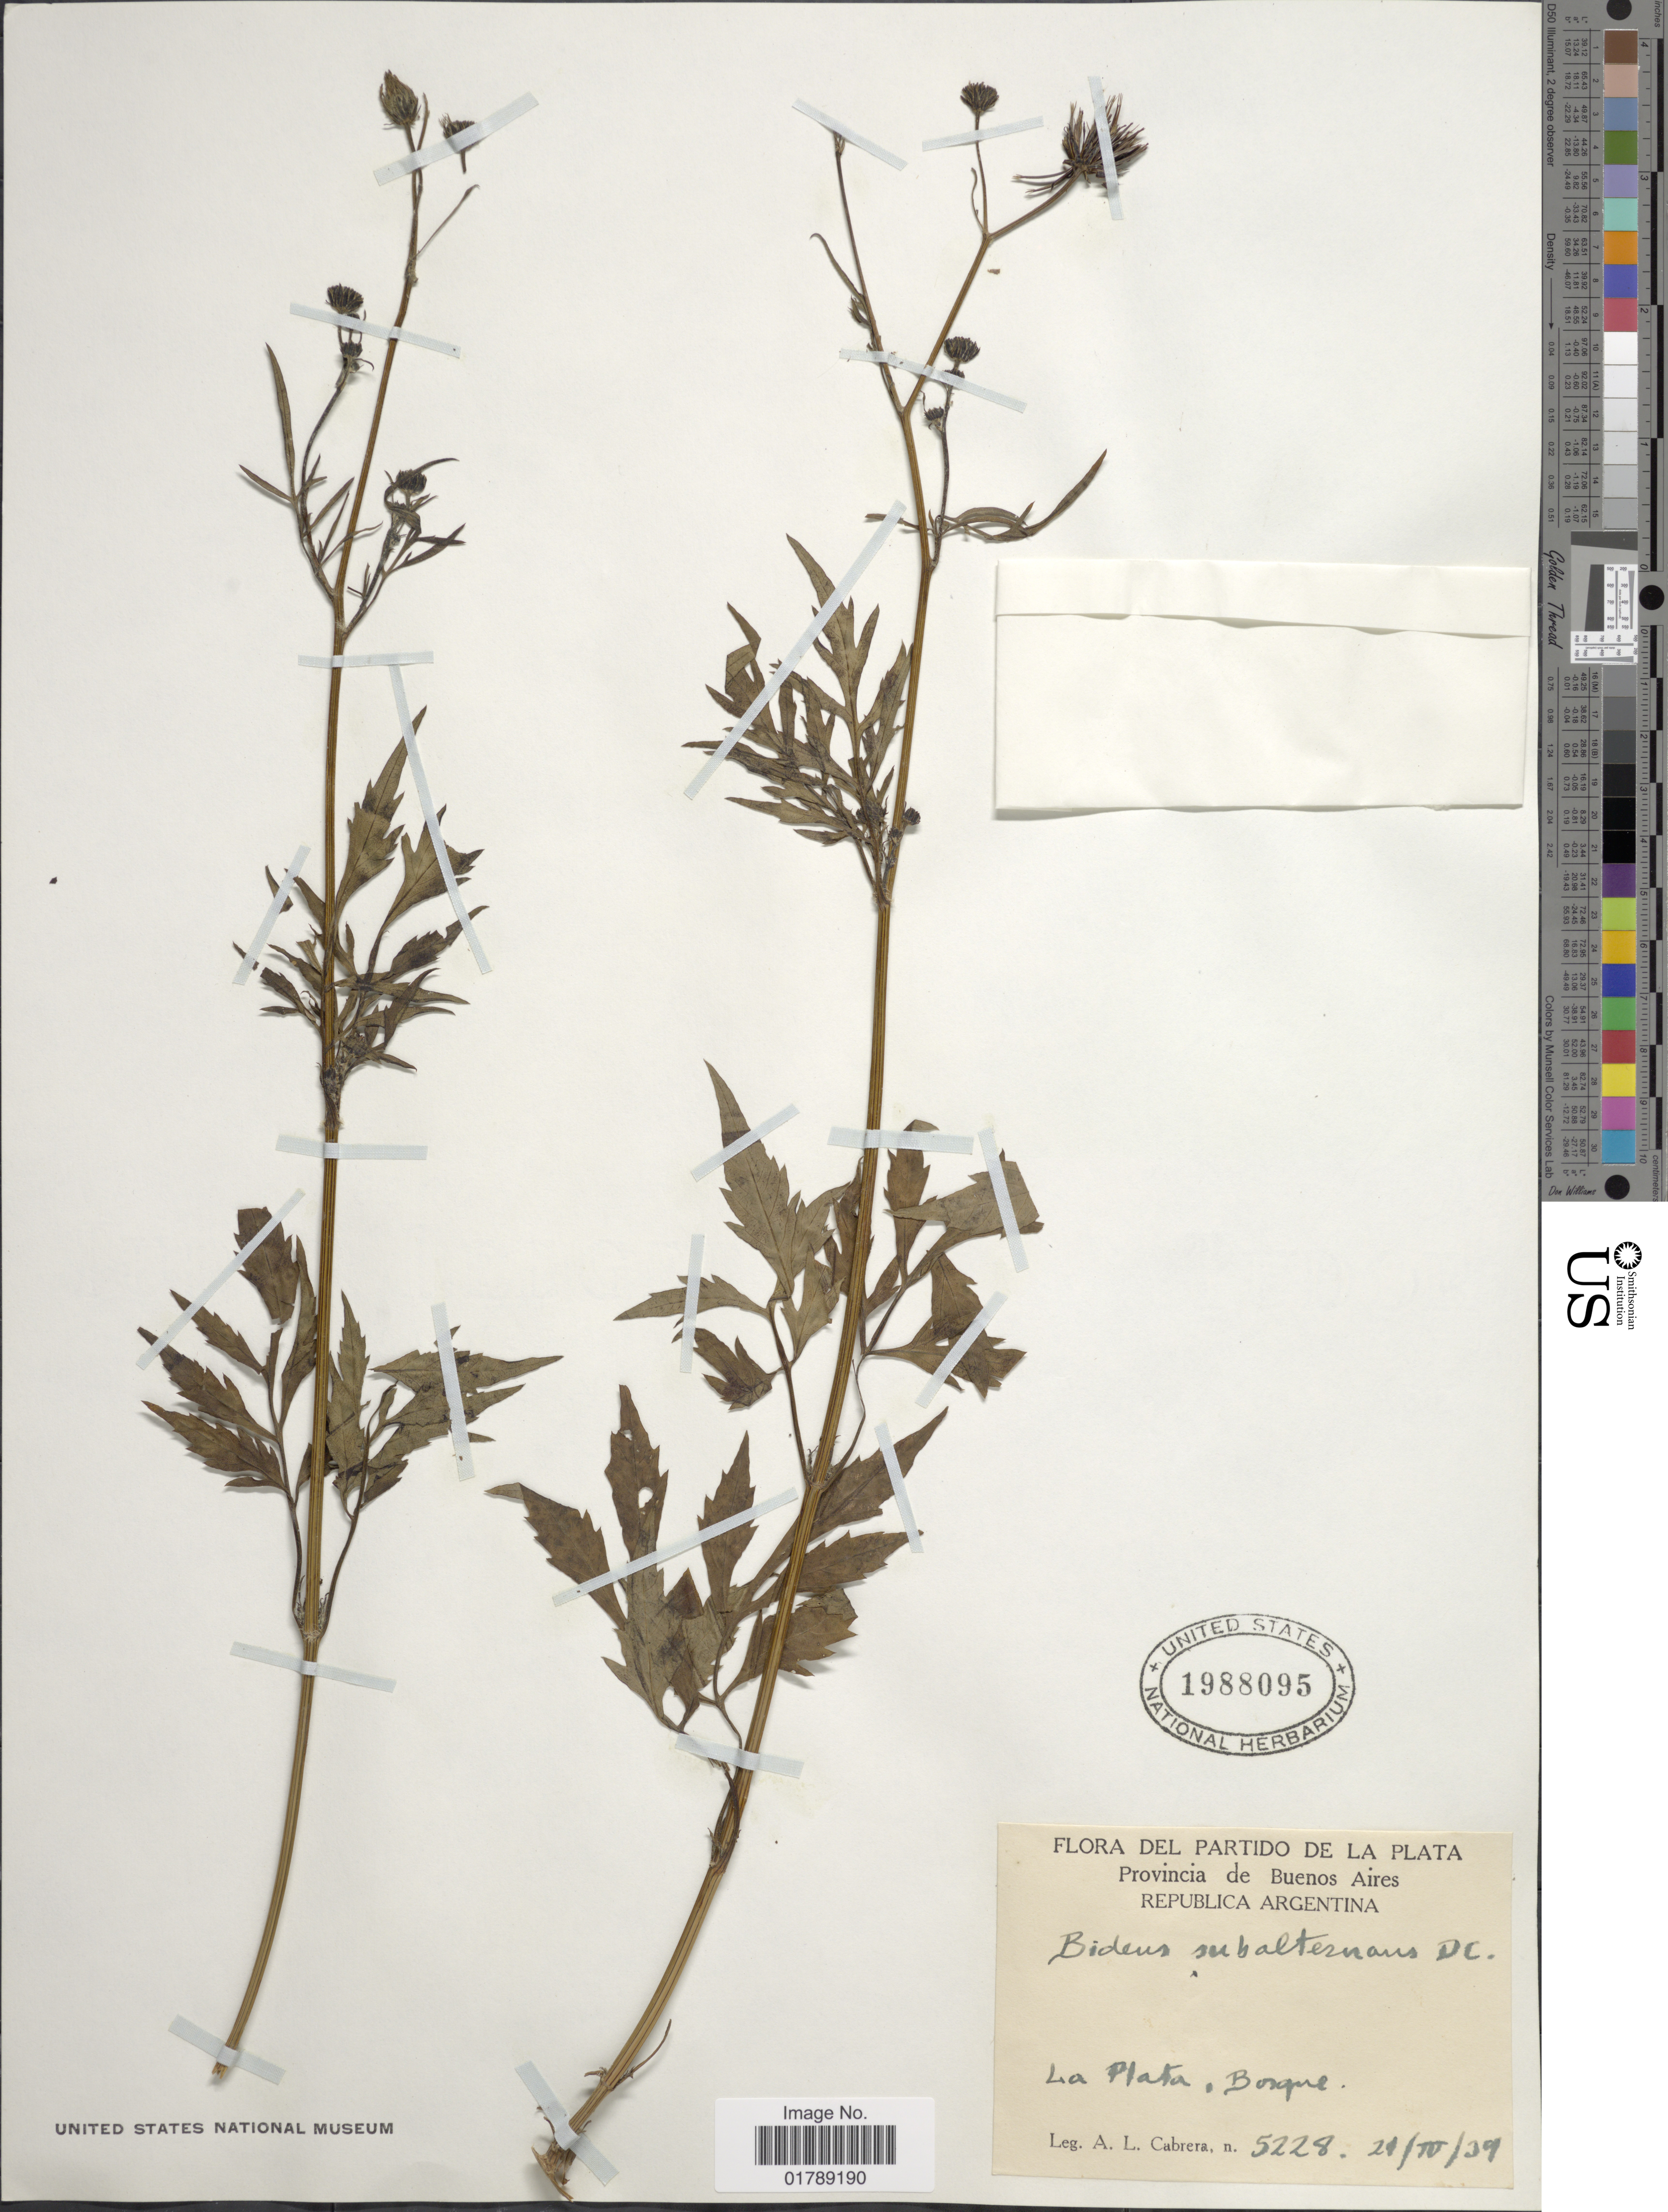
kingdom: Plantae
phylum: Tracheophyta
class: Magnoliopsida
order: Asterales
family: Asteraceae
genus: Bidens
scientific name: Bidens subalternans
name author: DC.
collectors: A. L. Cabrera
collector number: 5228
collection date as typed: Transcribed d/m/y: 21/4/39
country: Argentina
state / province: Buenos Aires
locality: Partido de La Plata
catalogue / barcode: US 1988095